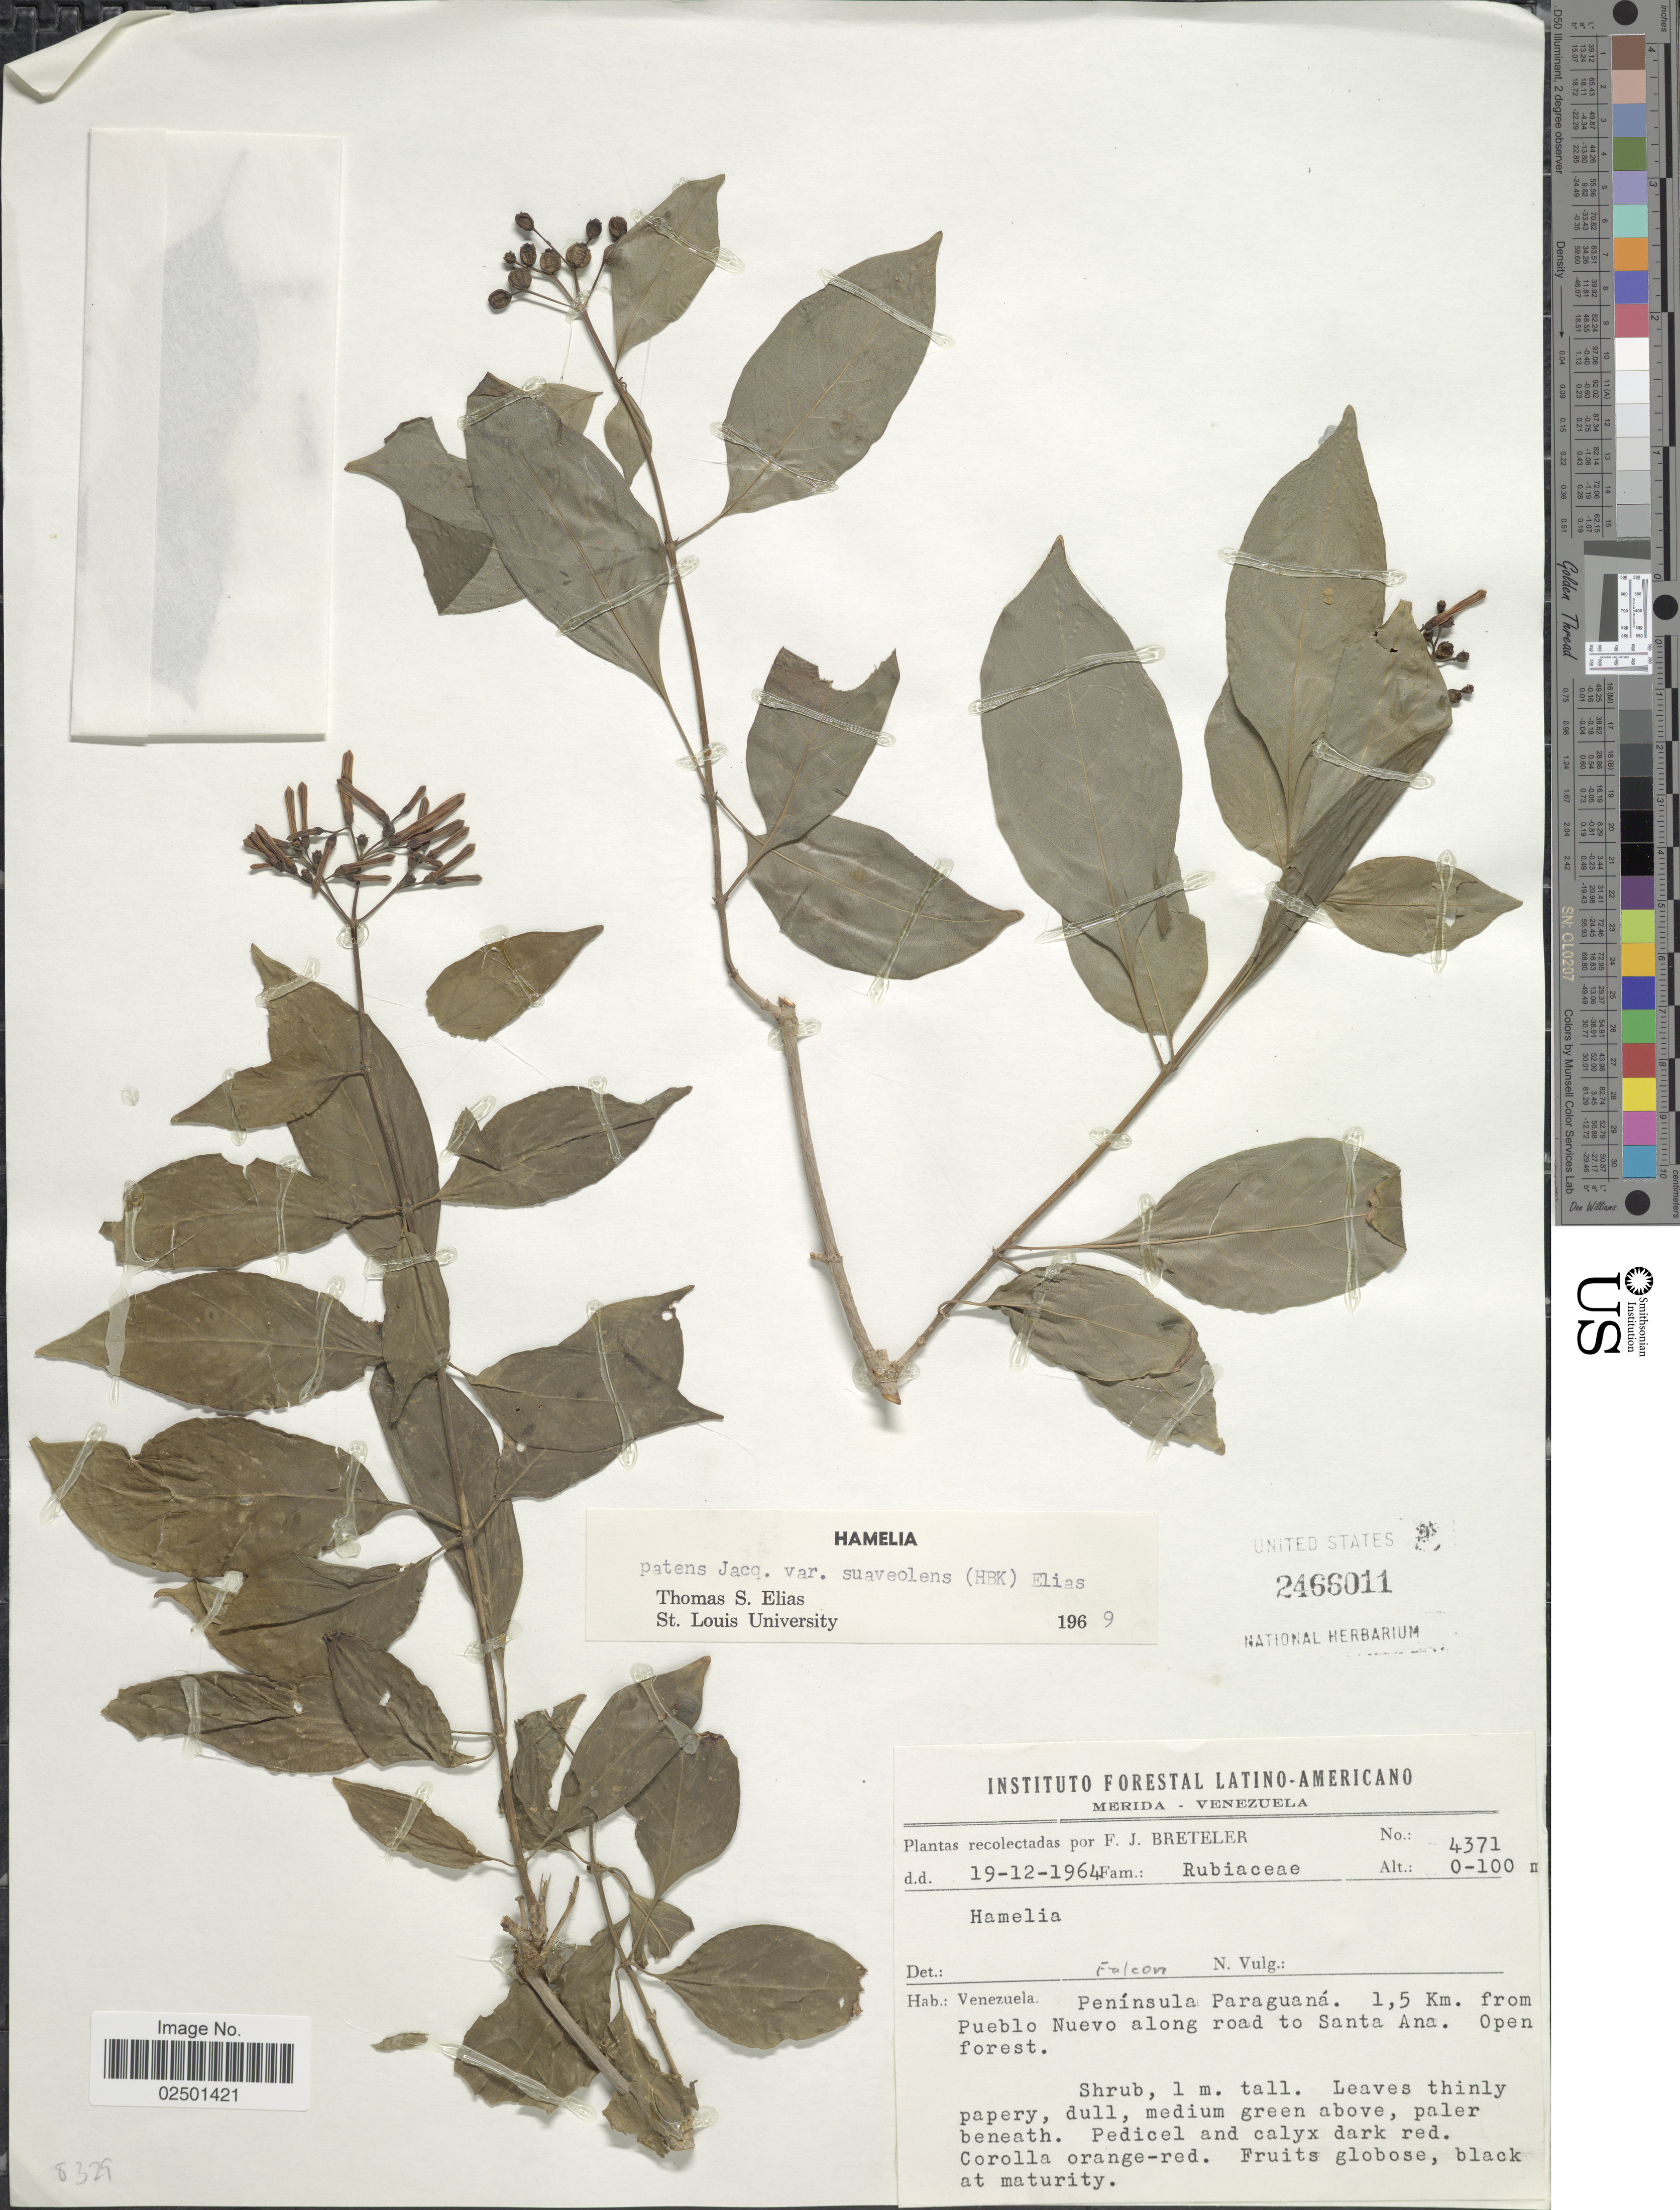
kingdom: Plantae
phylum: Tracheophyta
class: Magnoliopsida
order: Gentianales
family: Rubiaceae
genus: Hamelia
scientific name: Hamelia patens var. glabra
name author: Oerst.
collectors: F. J. Breteler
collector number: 4371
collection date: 1964-12-19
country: Venezuela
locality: Peninsula Paraguana. 1,5 Km. from Pueblo Nuevo along road to Santa Ana. Open forest.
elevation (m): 0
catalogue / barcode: US 2466011